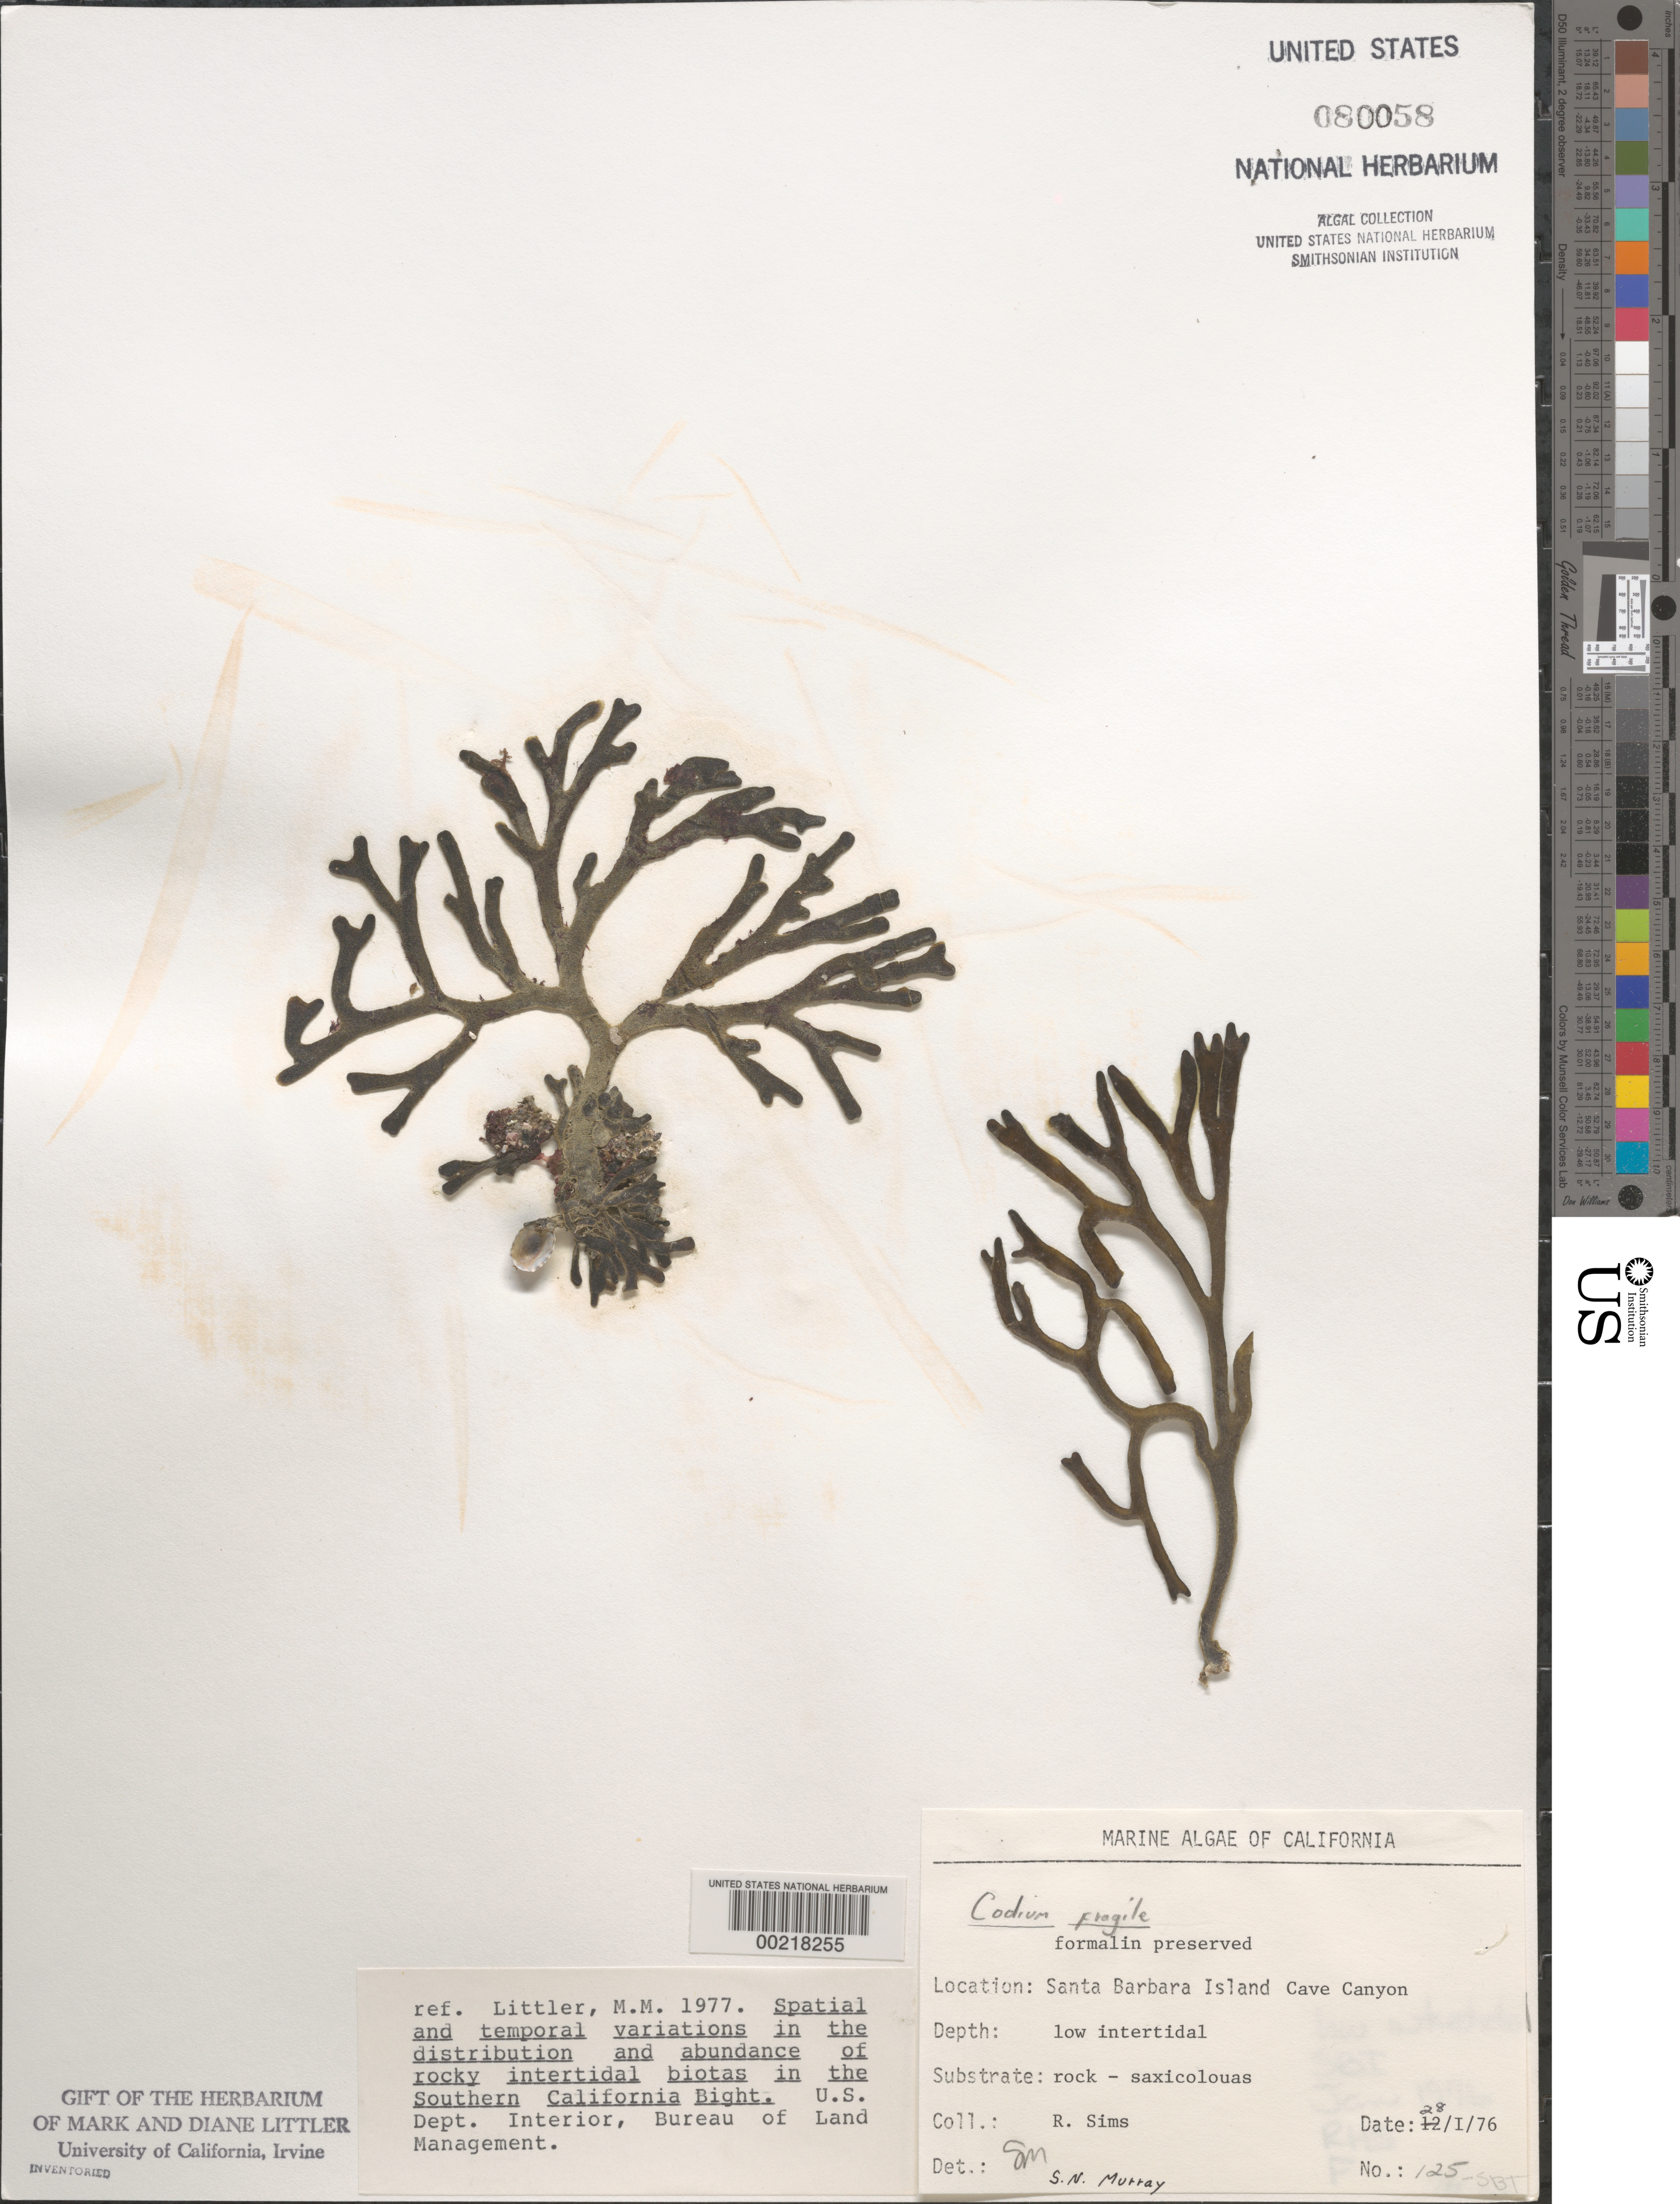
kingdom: Plantae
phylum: Chlorophyta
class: Ulvophyceae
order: Bryopsidales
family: Codiaceae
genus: Codium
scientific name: Codium fragile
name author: (Suringar) P. Hariot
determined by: Murray, S. N.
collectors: R. H. Sims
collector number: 125-sbi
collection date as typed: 28 Jan 1976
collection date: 1976-01-28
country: United States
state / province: California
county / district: Santa Barbara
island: Santa Barbara Island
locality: Cave Canyon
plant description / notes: BLM-SOCALBIGHT Rocky Intertidal Survey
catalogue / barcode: US 80058